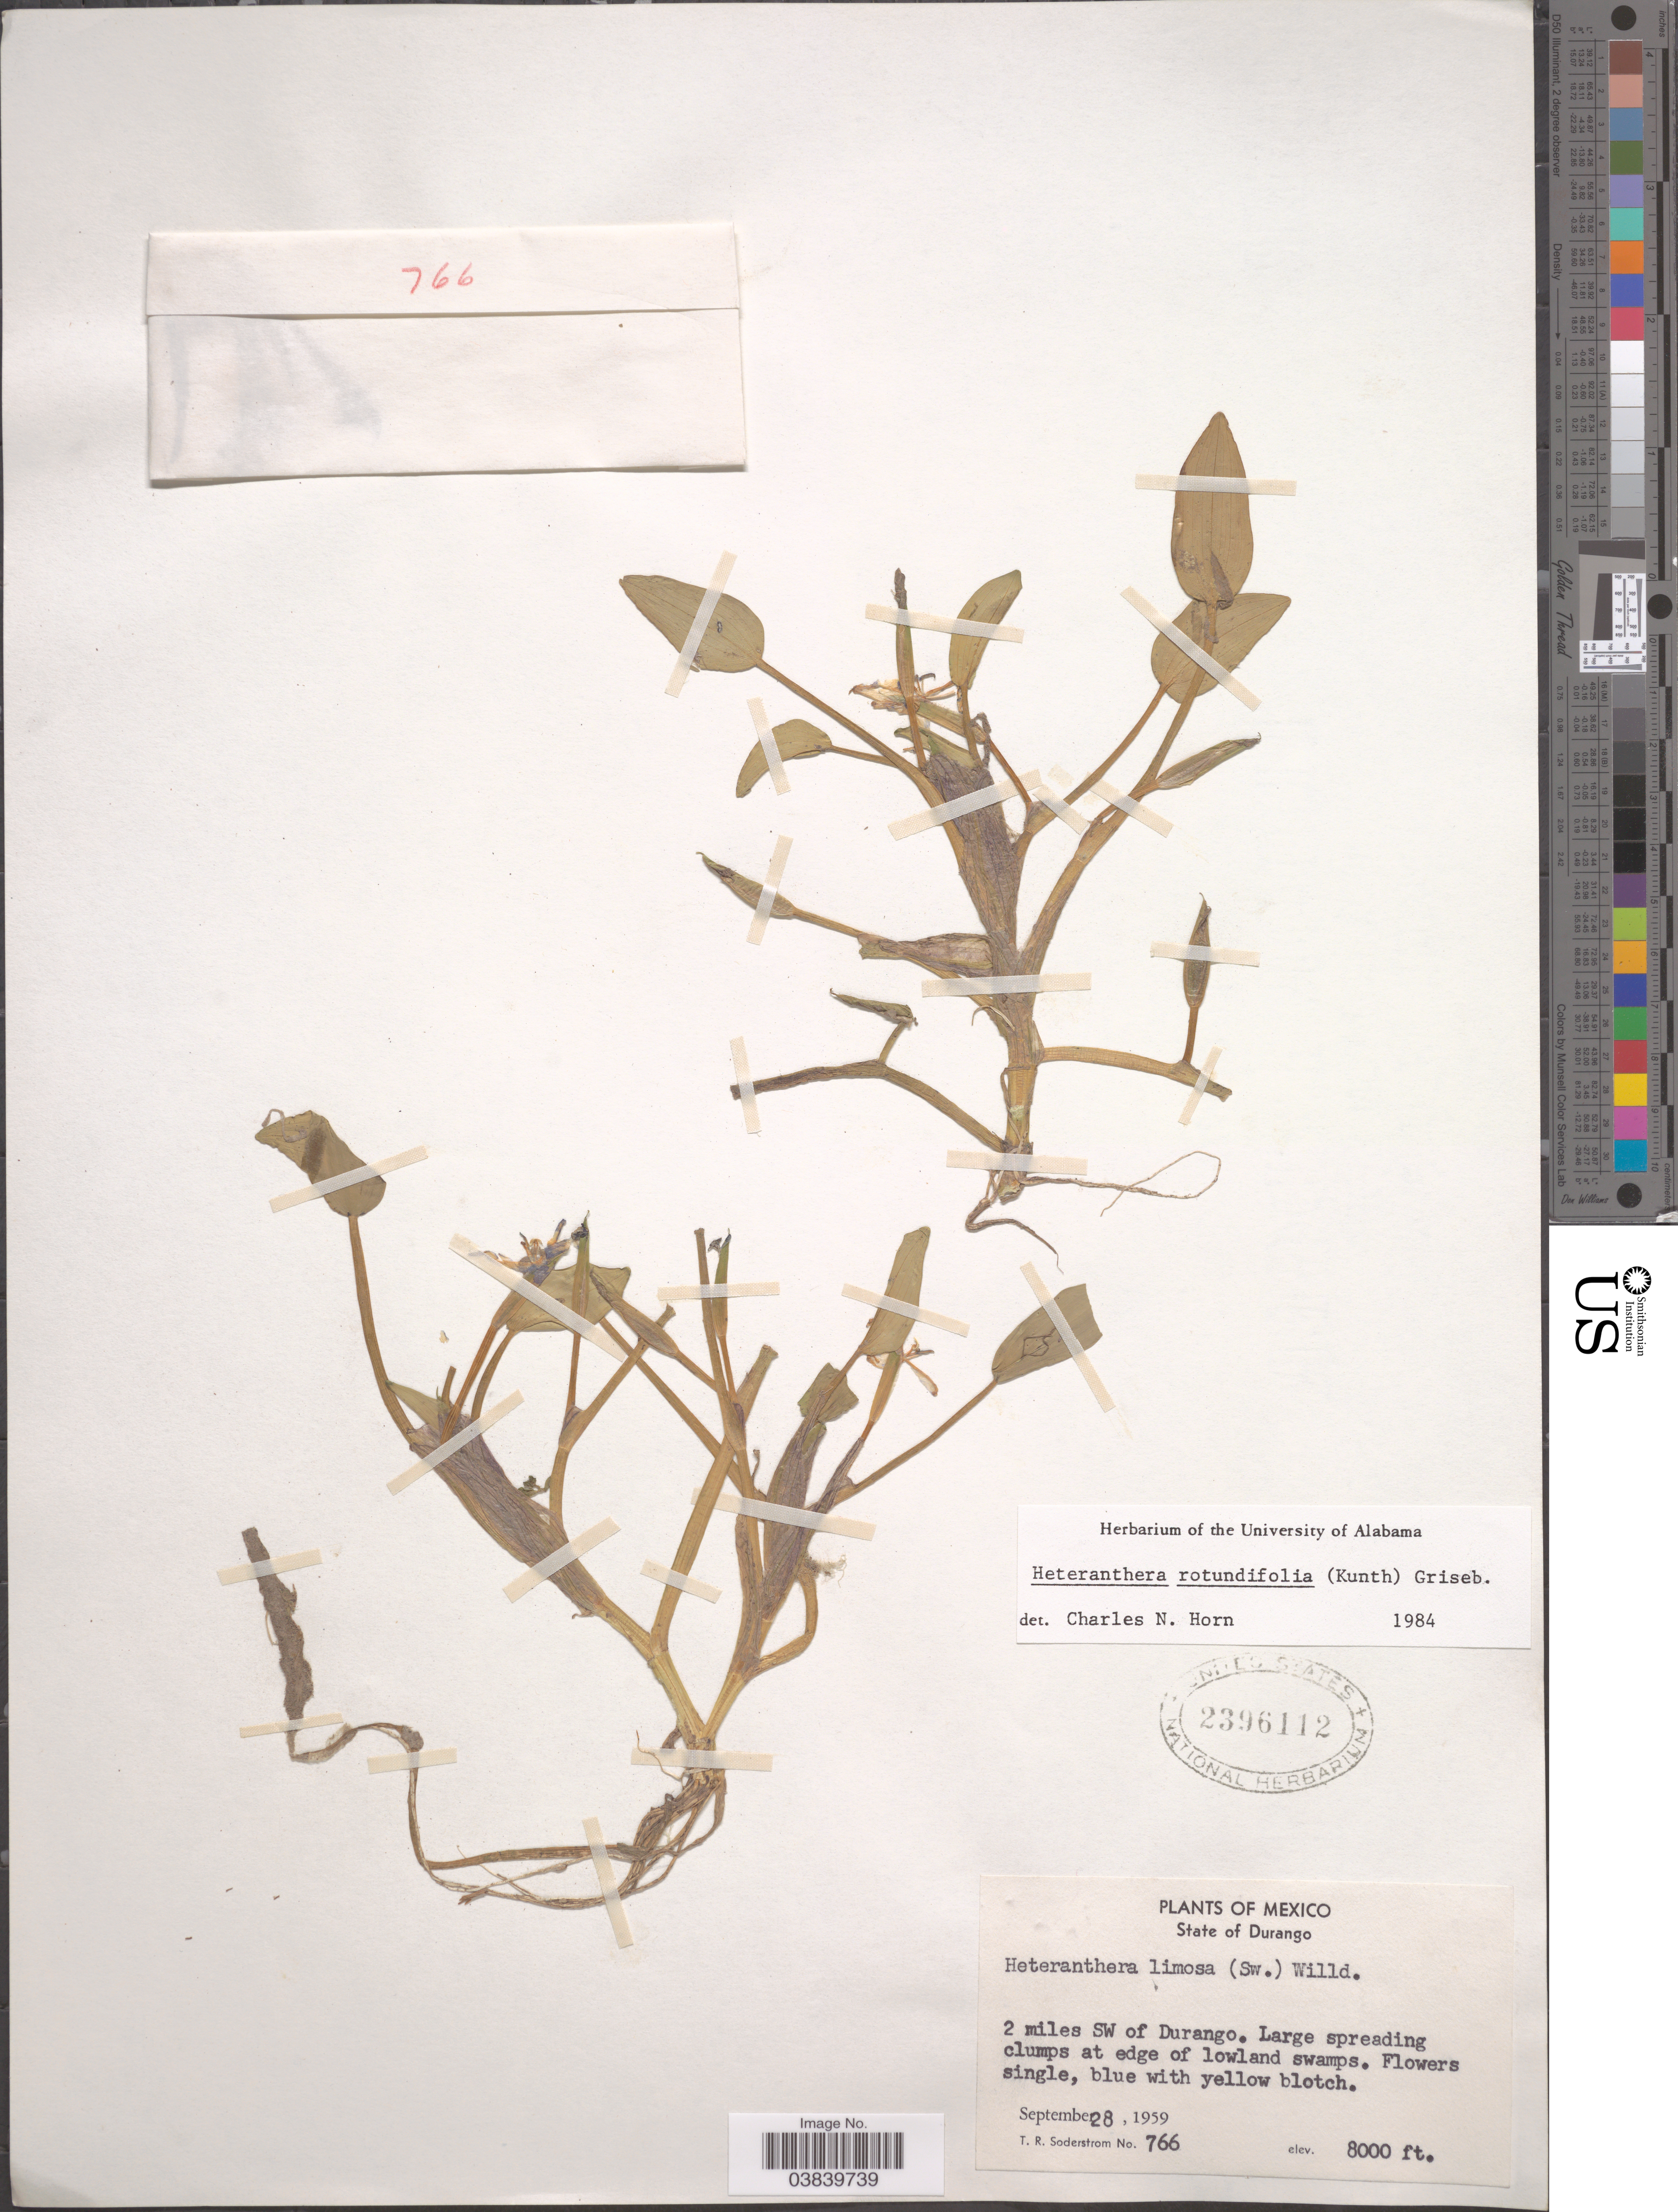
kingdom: Plantae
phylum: Tracheophyta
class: Liliopsida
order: Commelinales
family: Pontederiaceae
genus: Heteranthera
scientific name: Heteranthera rotundifolia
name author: (Kunth) Griseb.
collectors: T. R. Soderstrom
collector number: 766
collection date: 1959-09-28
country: Mexico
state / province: Durango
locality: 2 miles SW of Durango.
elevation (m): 2438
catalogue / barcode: US 2396112